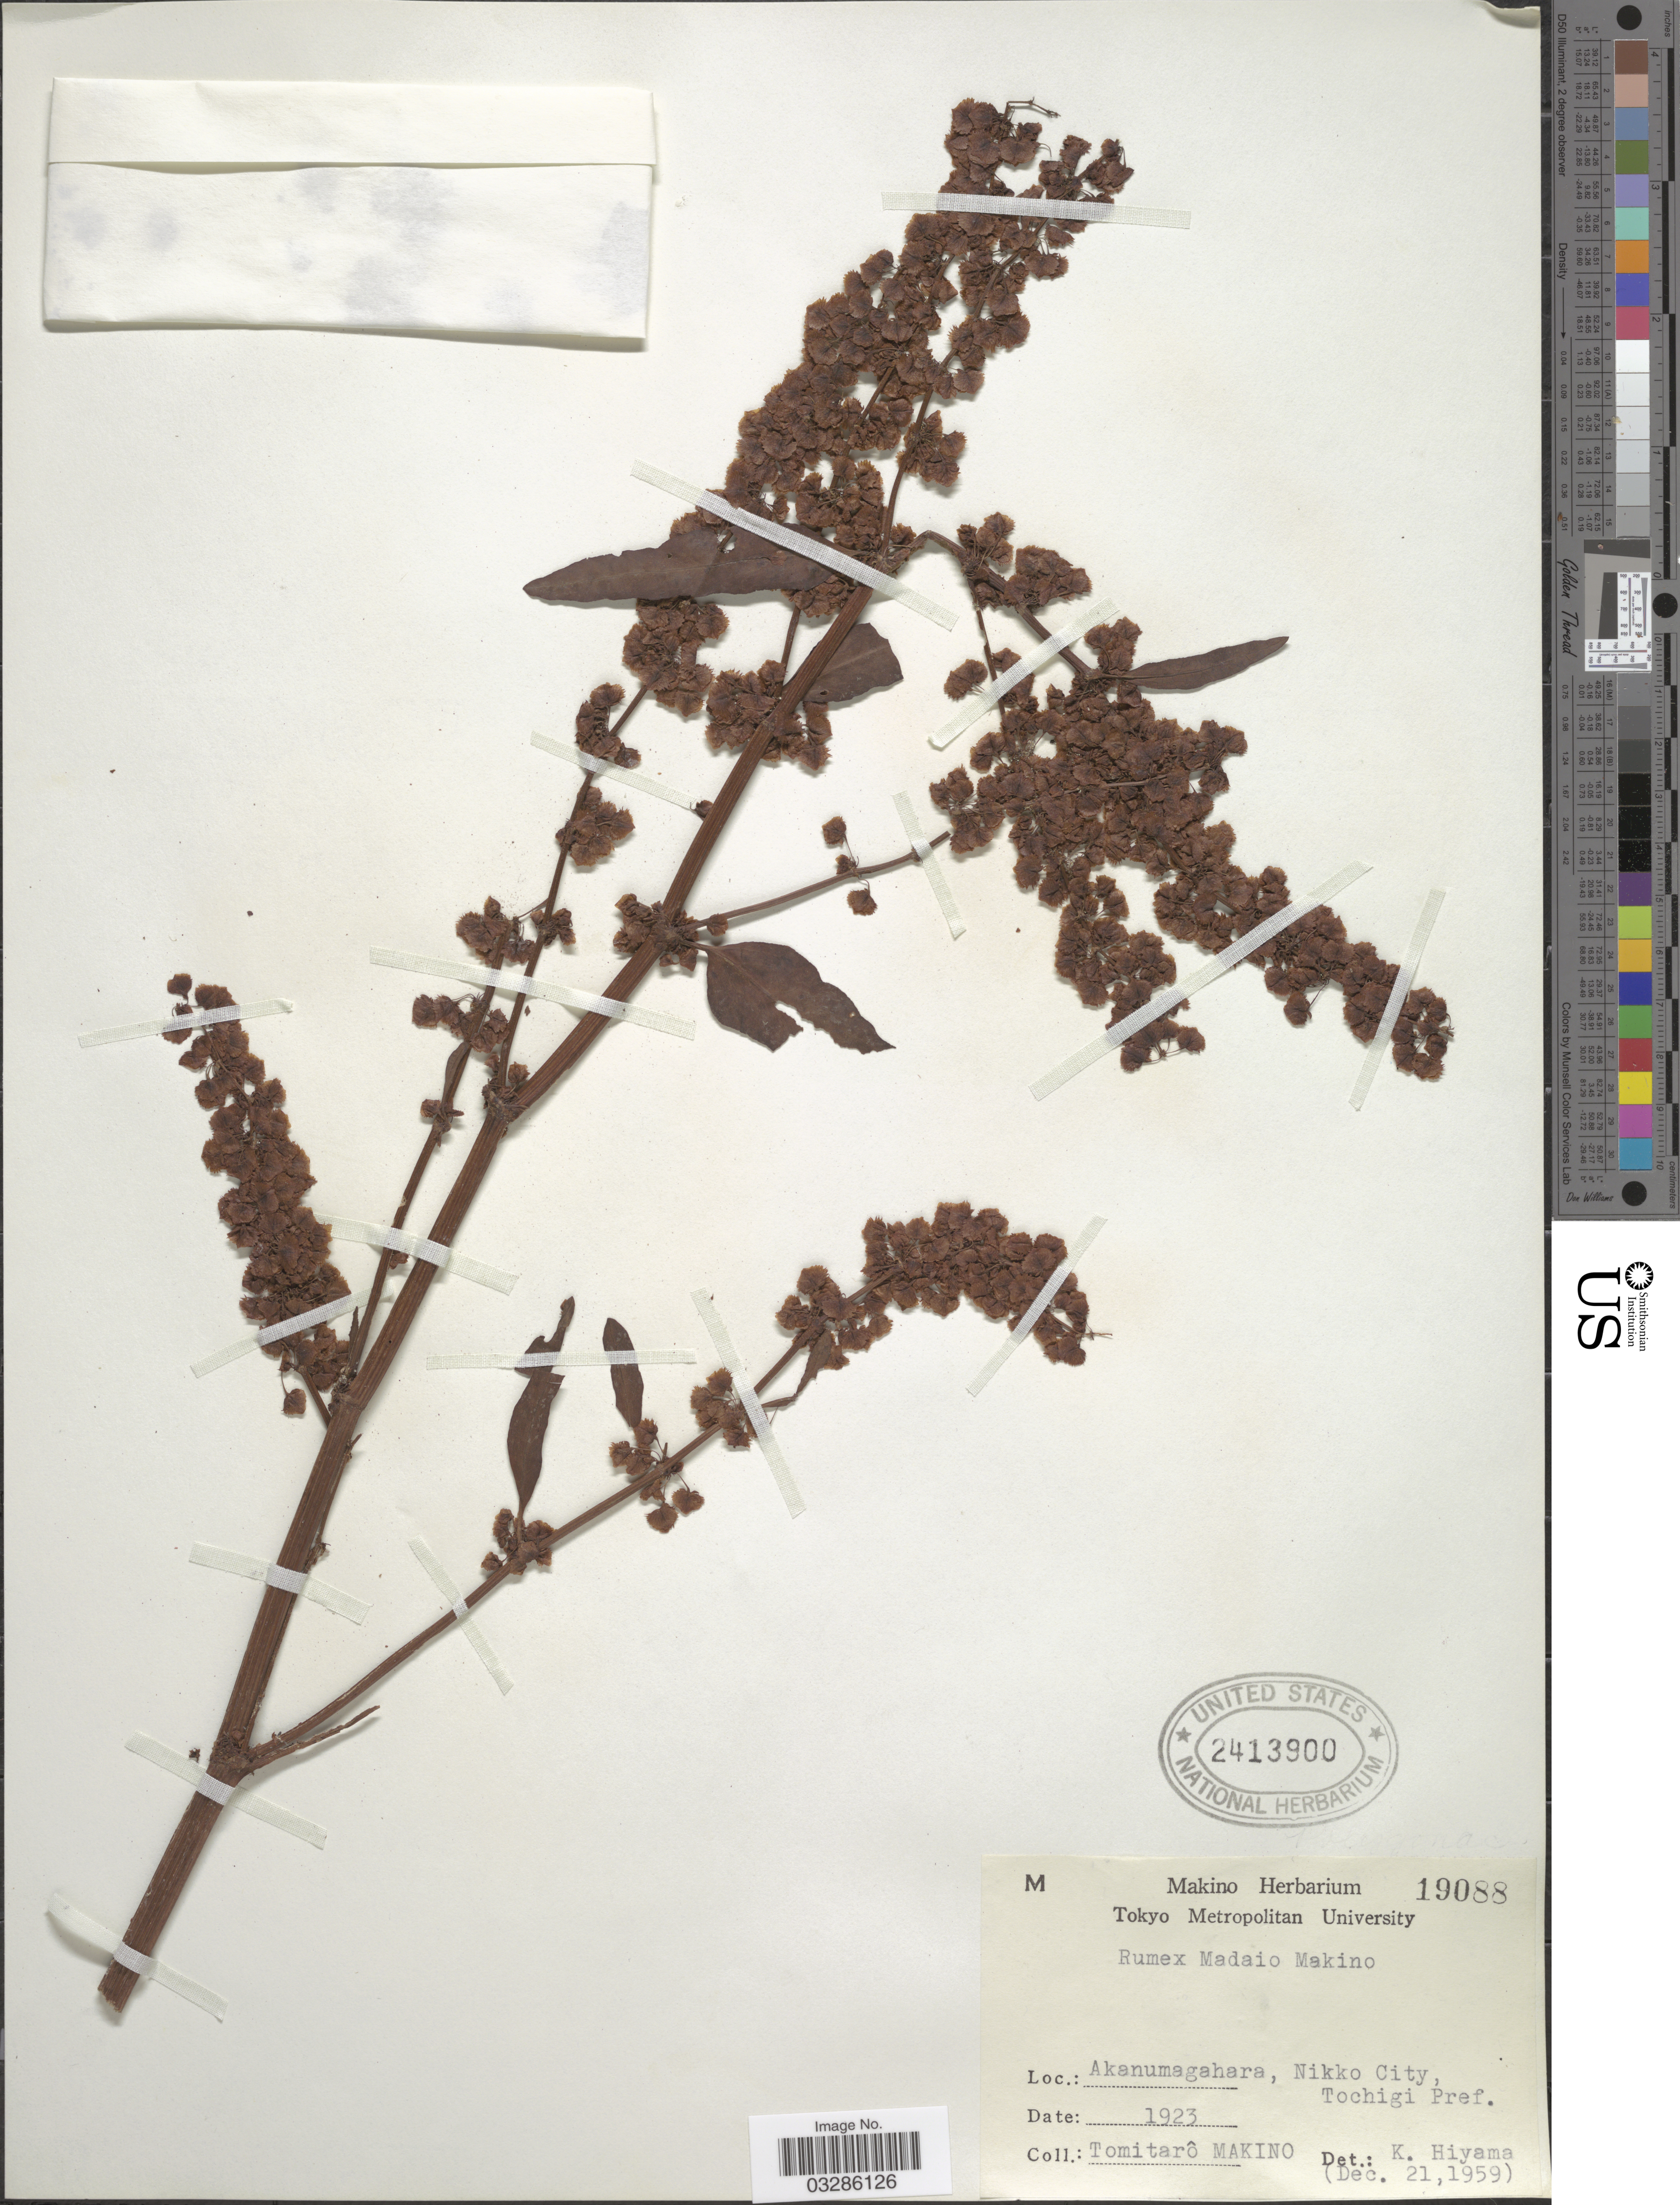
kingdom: Plantae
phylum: Tracheophyta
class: Magnoliopsida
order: Caryophyllales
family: Polygonaceae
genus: Rumex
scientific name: Rumex madaio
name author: Makino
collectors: T. Makino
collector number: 19088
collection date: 1923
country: Japan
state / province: Totigi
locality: Akanumagahara, Nikko City, Tochigi Pref.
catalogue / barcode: US 2413900